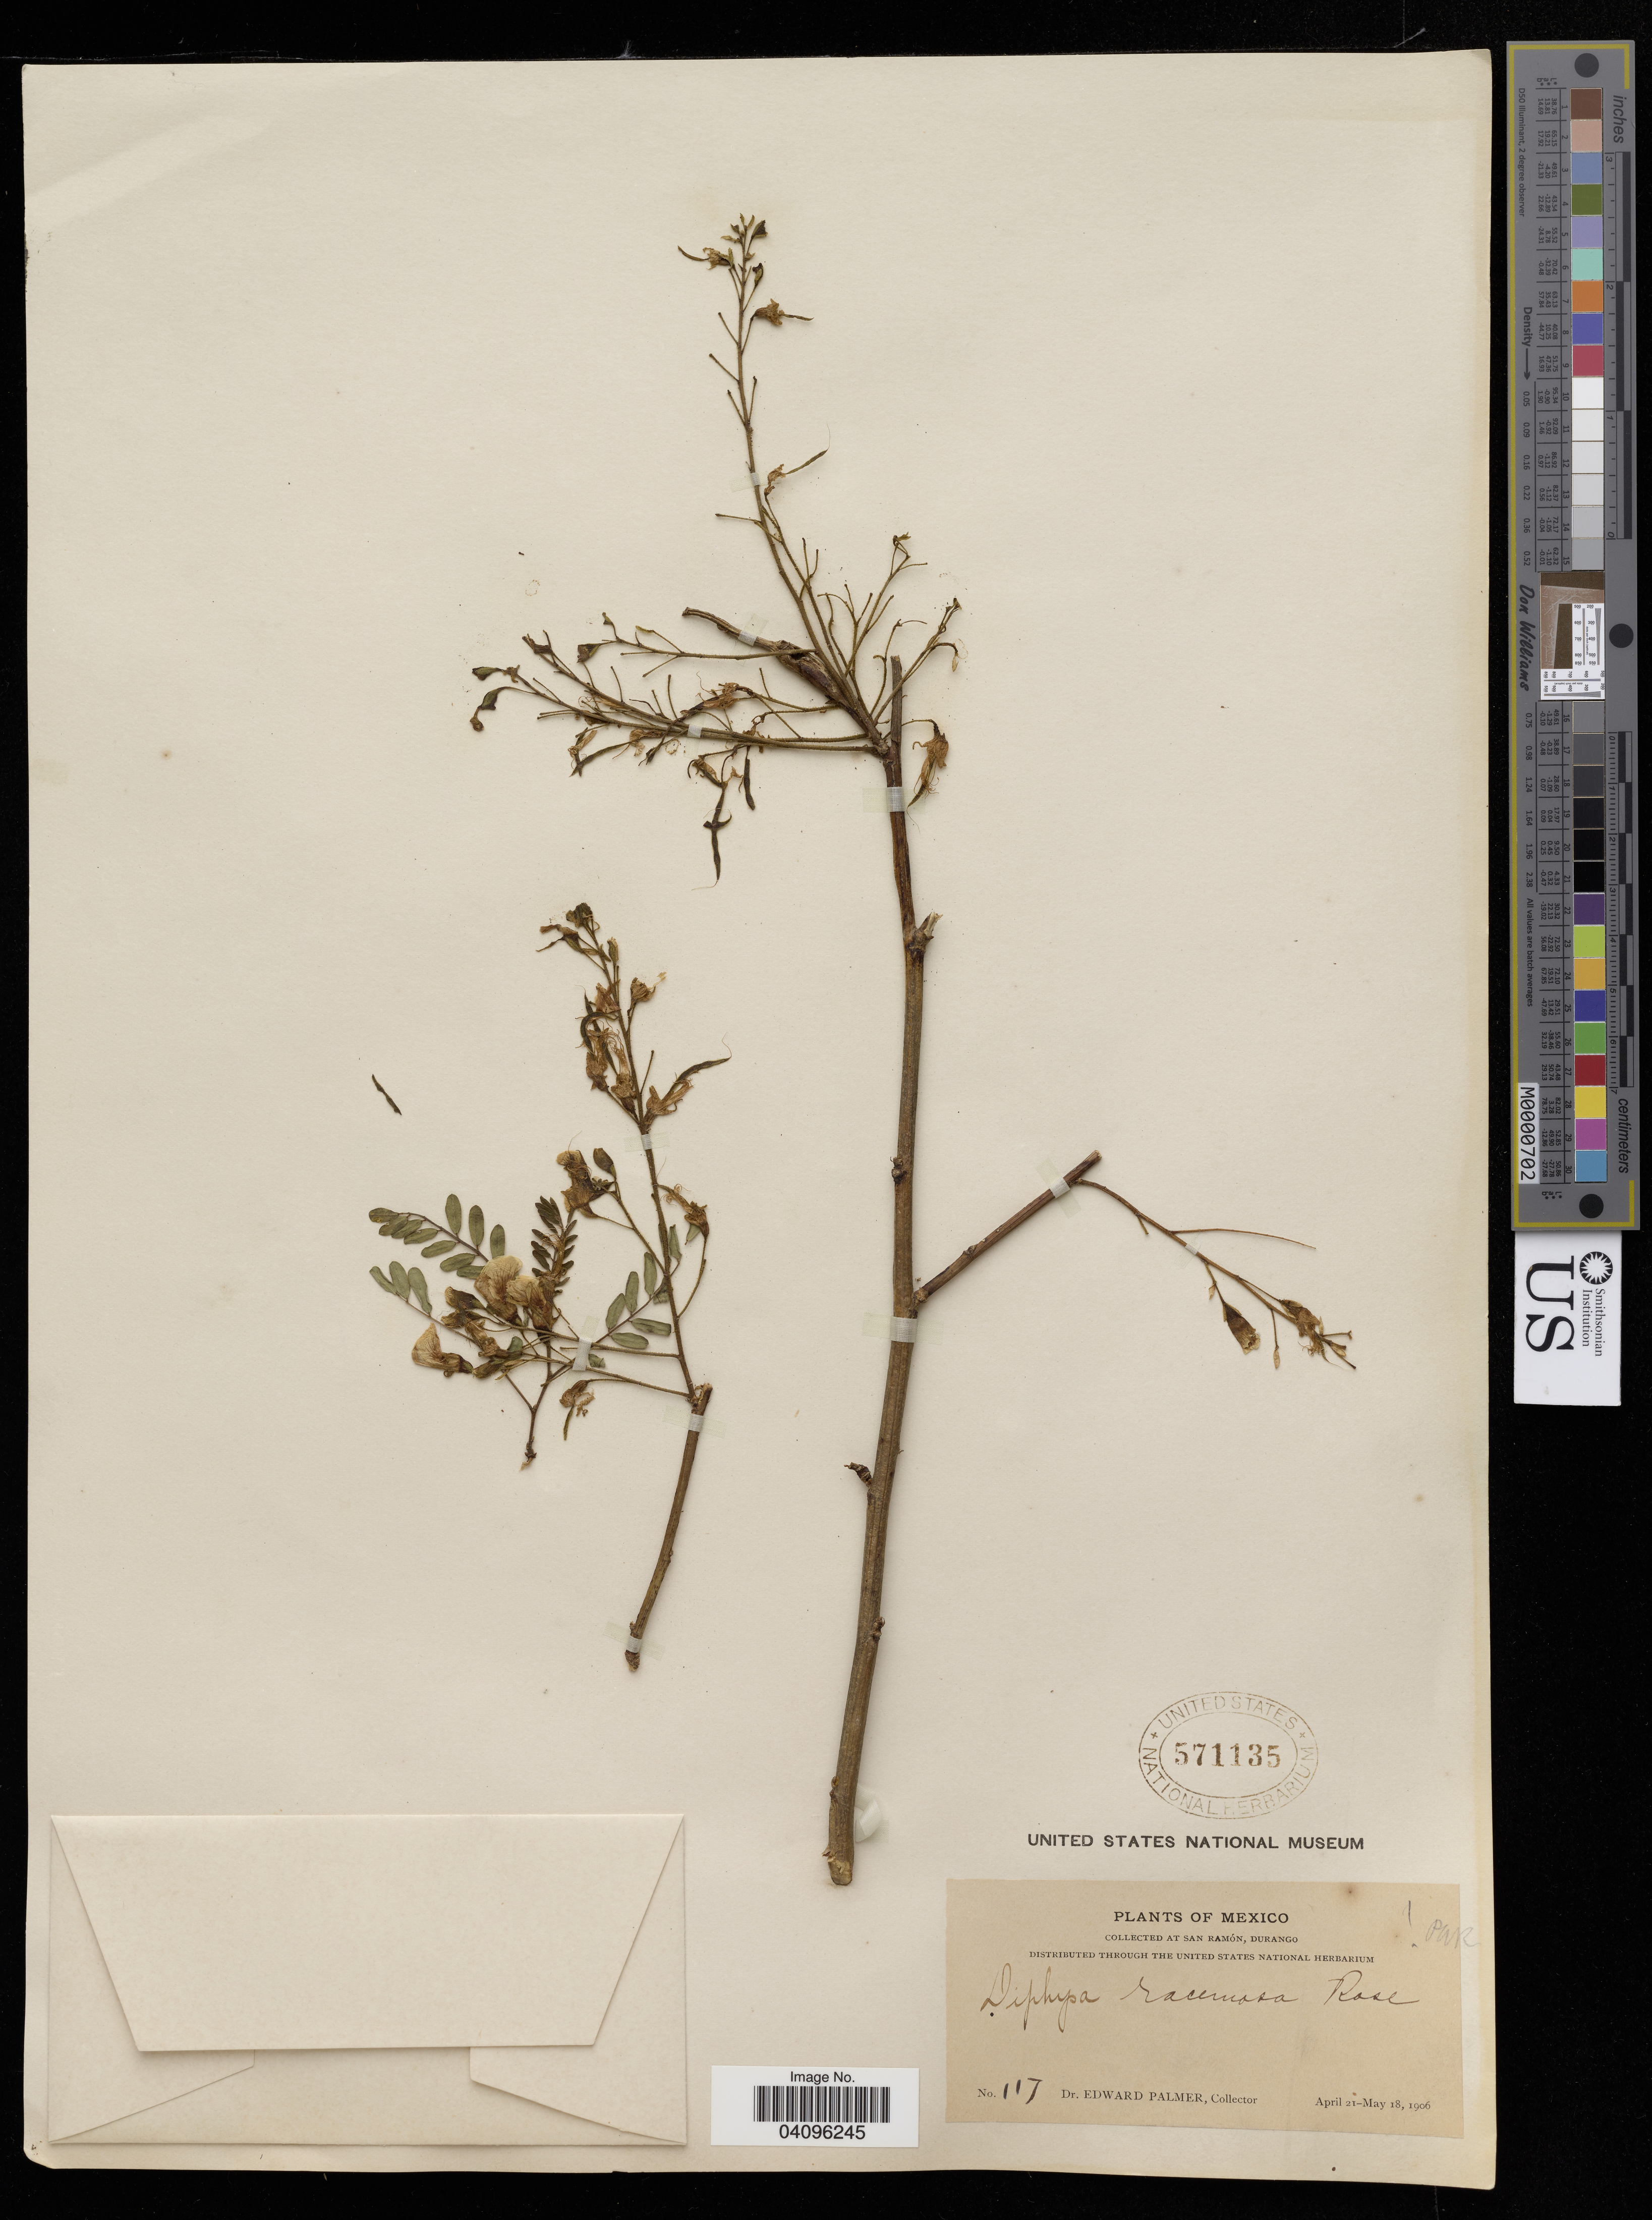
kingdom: Plantae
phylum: Tracheophyta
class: Magnoliopsida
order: Fabales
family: Fabaceae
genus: Diphysa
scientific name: Diphysa racemosa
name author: Rose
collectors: E. Palmer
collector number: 117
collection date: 1906-04-21/1906-05-18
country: Mexico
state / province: Durango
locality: San Ramón.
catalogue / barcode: US 571135